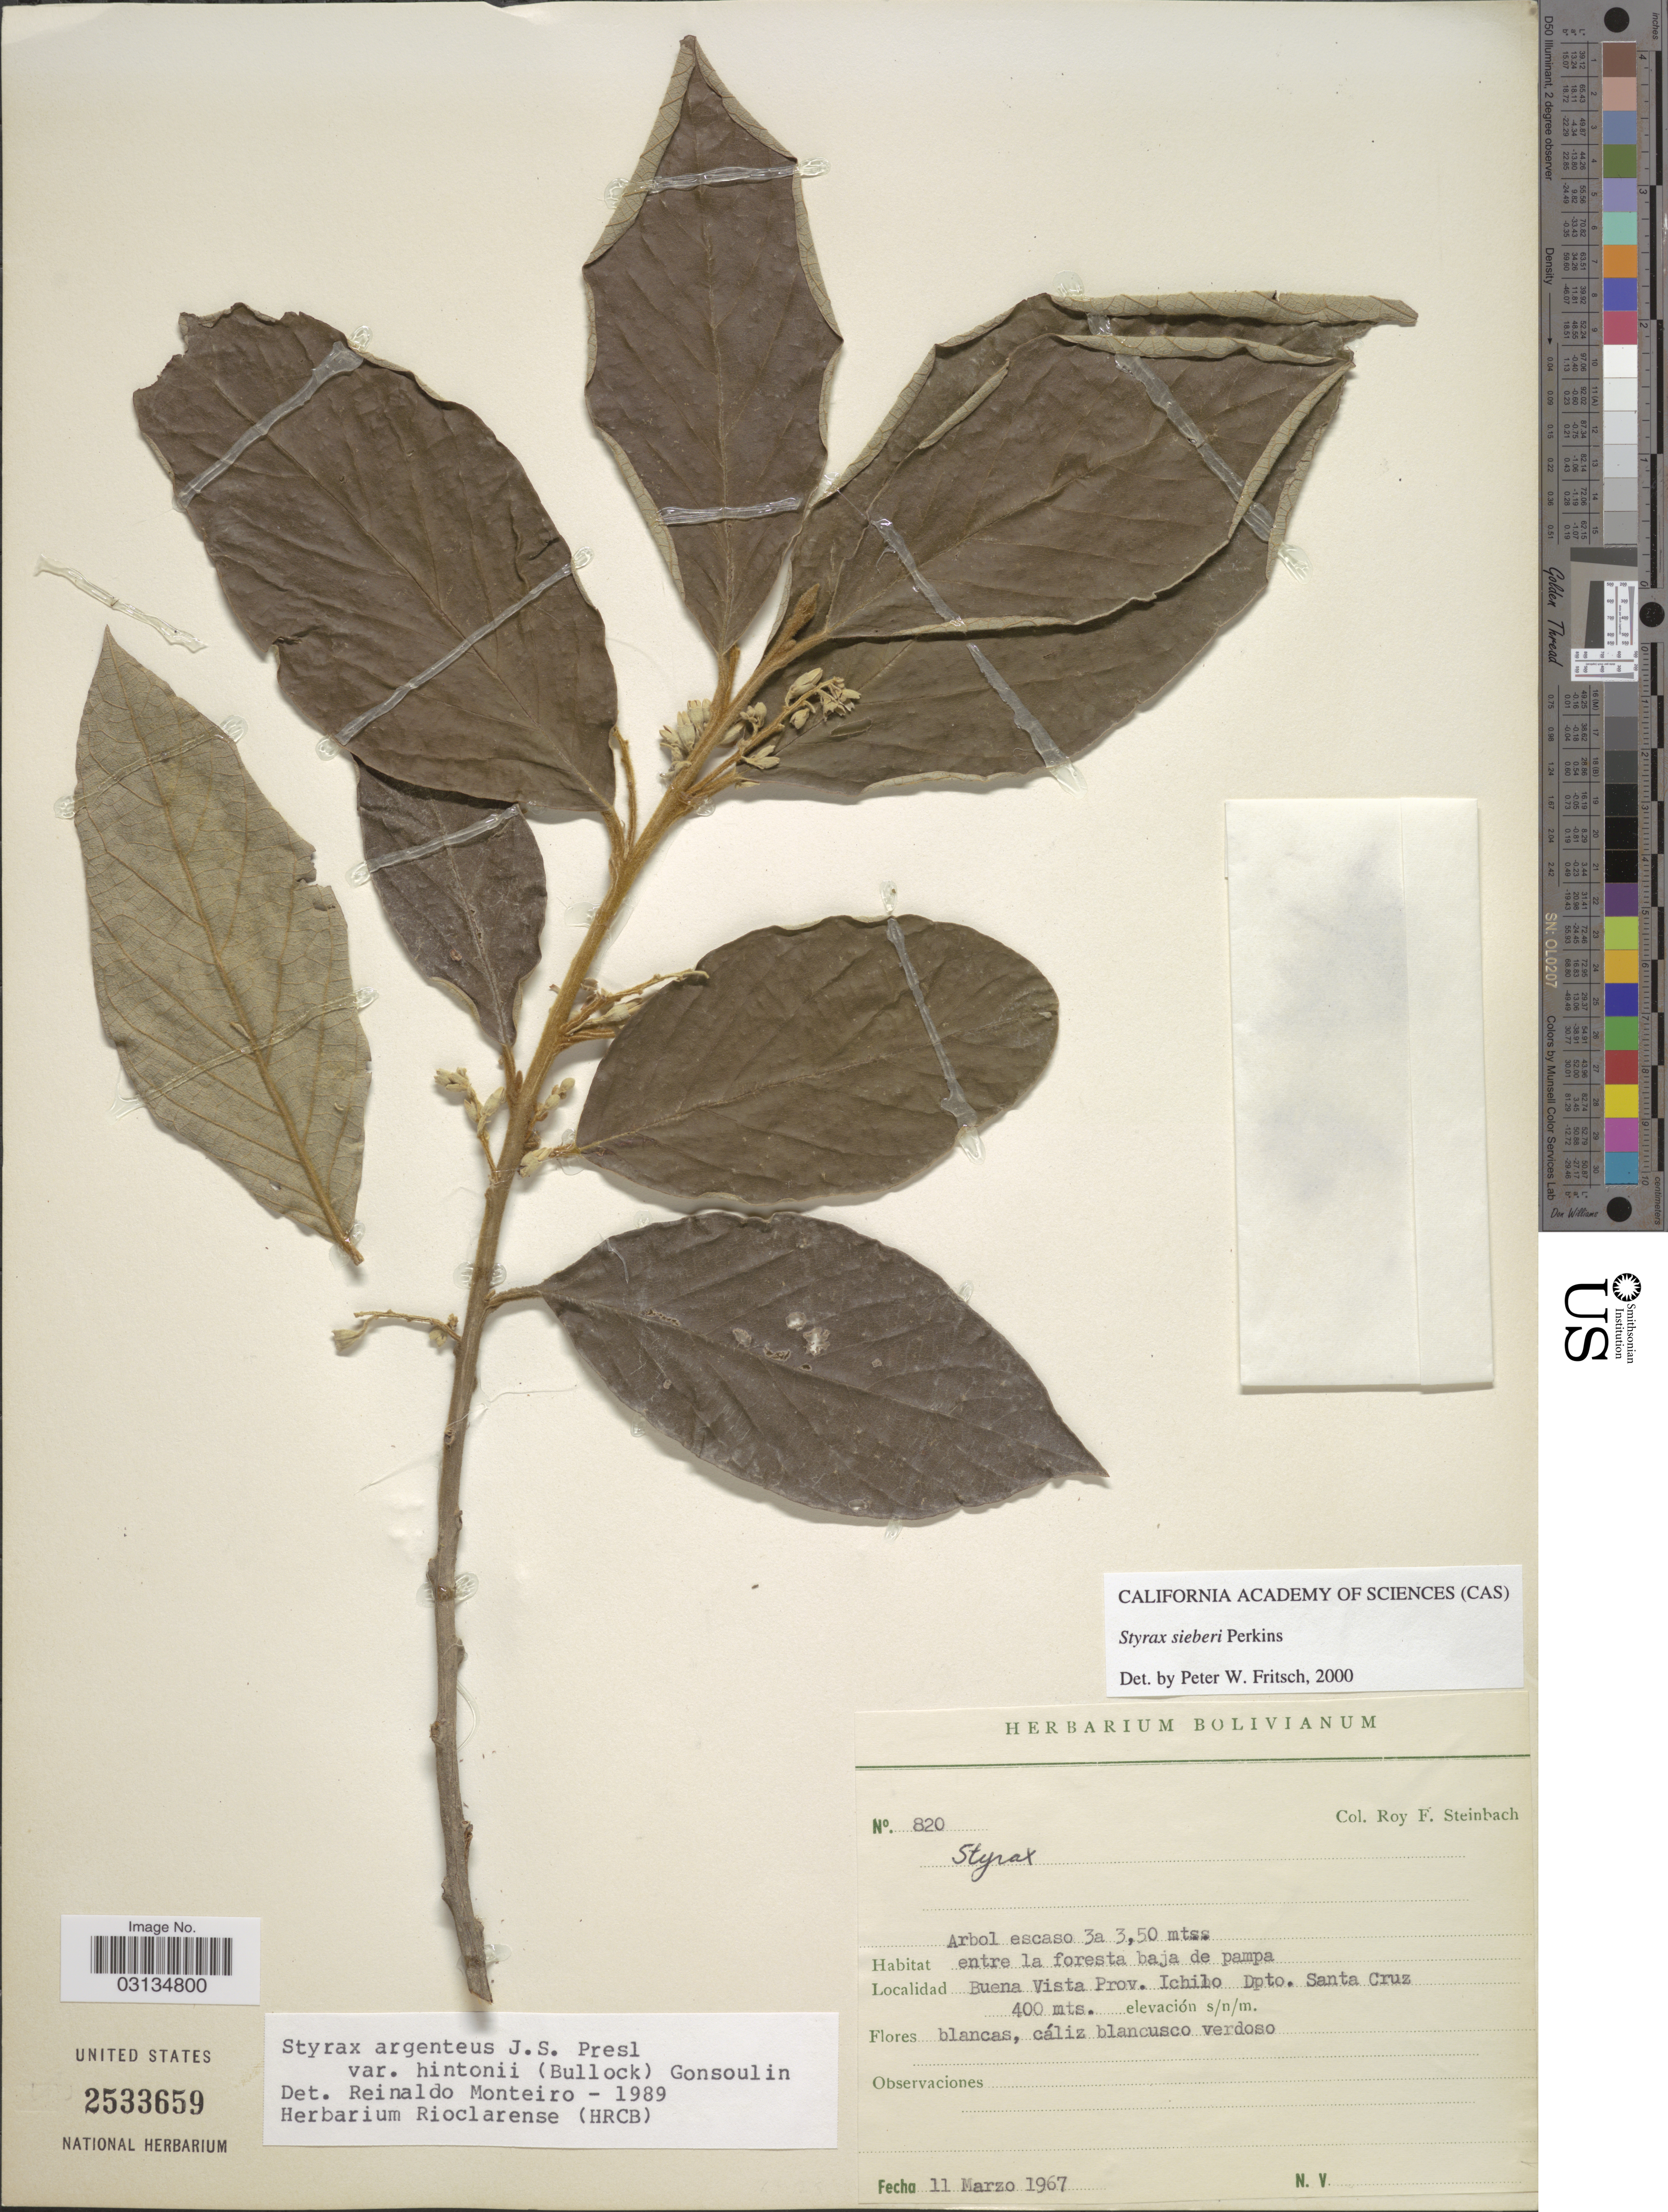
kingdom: Plantae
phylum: Tracheophyta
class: Magnoliopsida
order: Ericales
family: Styracaceae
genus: Styrax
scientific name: Styrax sieberi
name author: Perkins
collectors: R. F. Steinbach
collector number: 820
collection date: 1967-03-11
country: Bolivia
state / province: Santa Cruz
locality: Buena Vista Prov. Ichilo. Dpto. Santa Cruz.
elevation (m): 400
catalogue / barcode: US 2533659